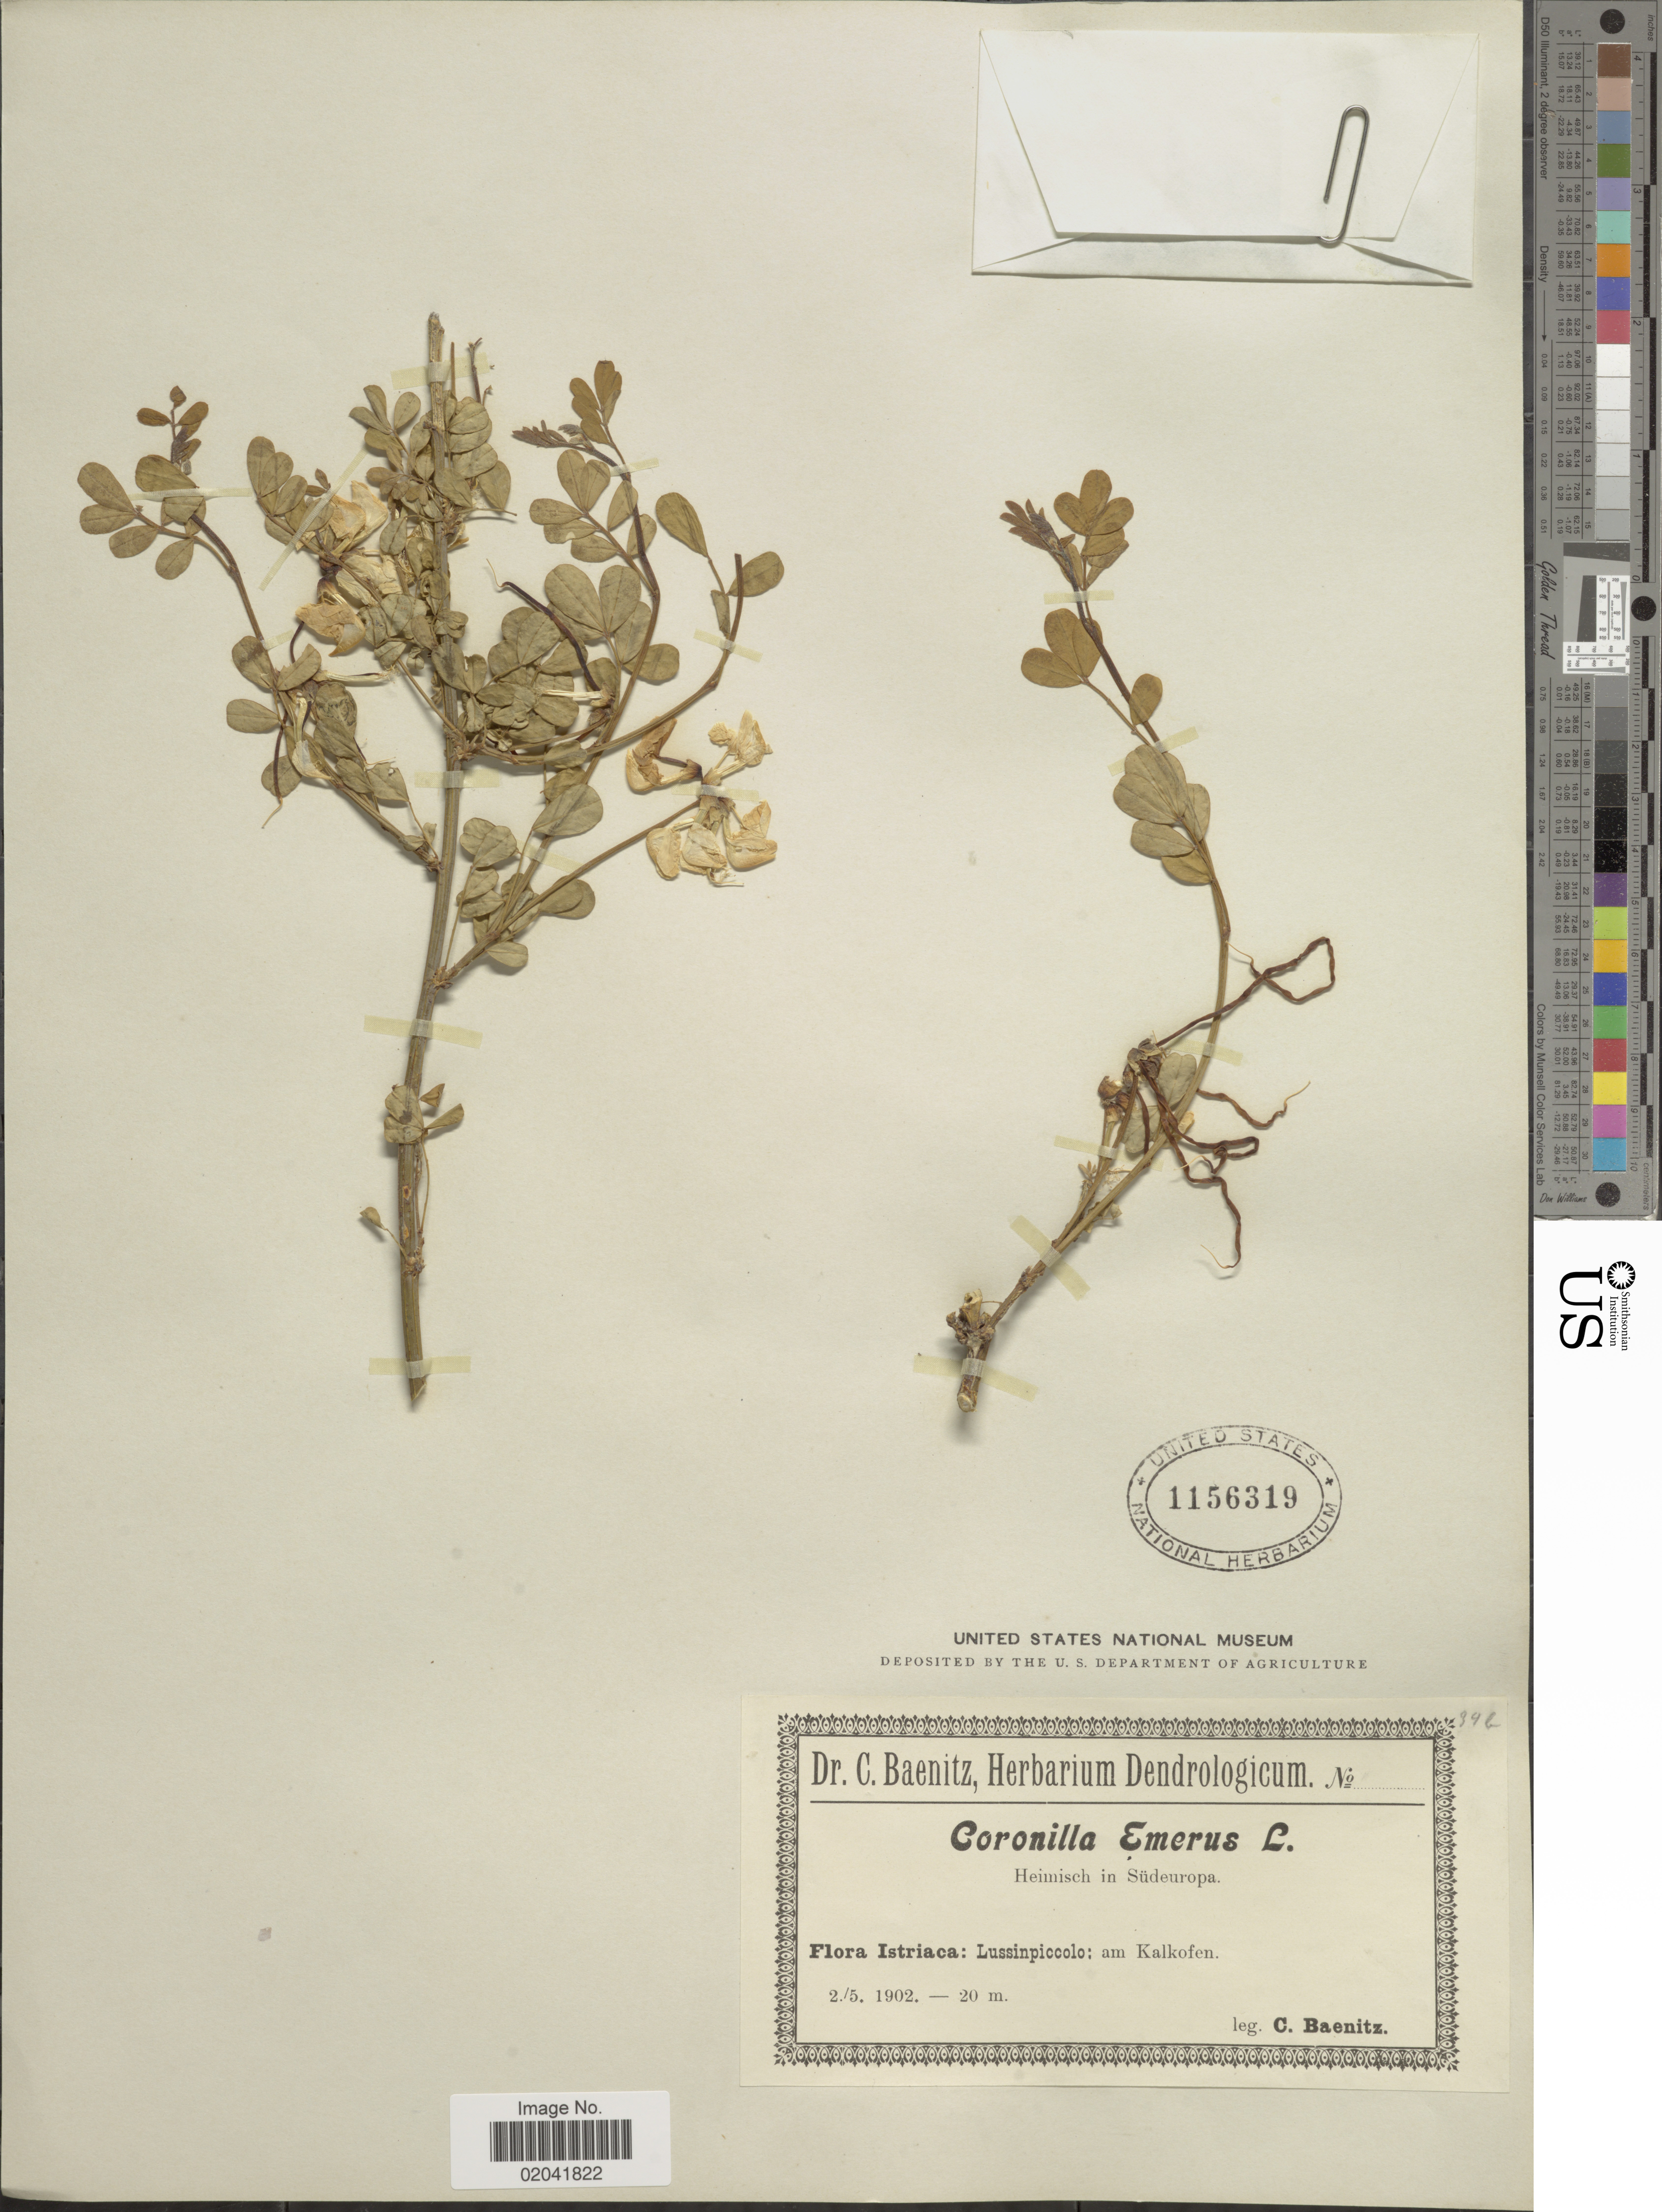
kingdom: Plantae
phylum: Tracheophyta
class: Magnoliopsida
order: Fabales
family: Fabaceae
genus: Coronilla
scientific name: Coronilla emerus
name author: L.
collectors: C. G. Baenitz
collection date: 1902-05-02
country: Croatia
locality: Lussinpiccolo: am Kalkofen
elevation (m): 20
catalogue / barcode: US 1156319